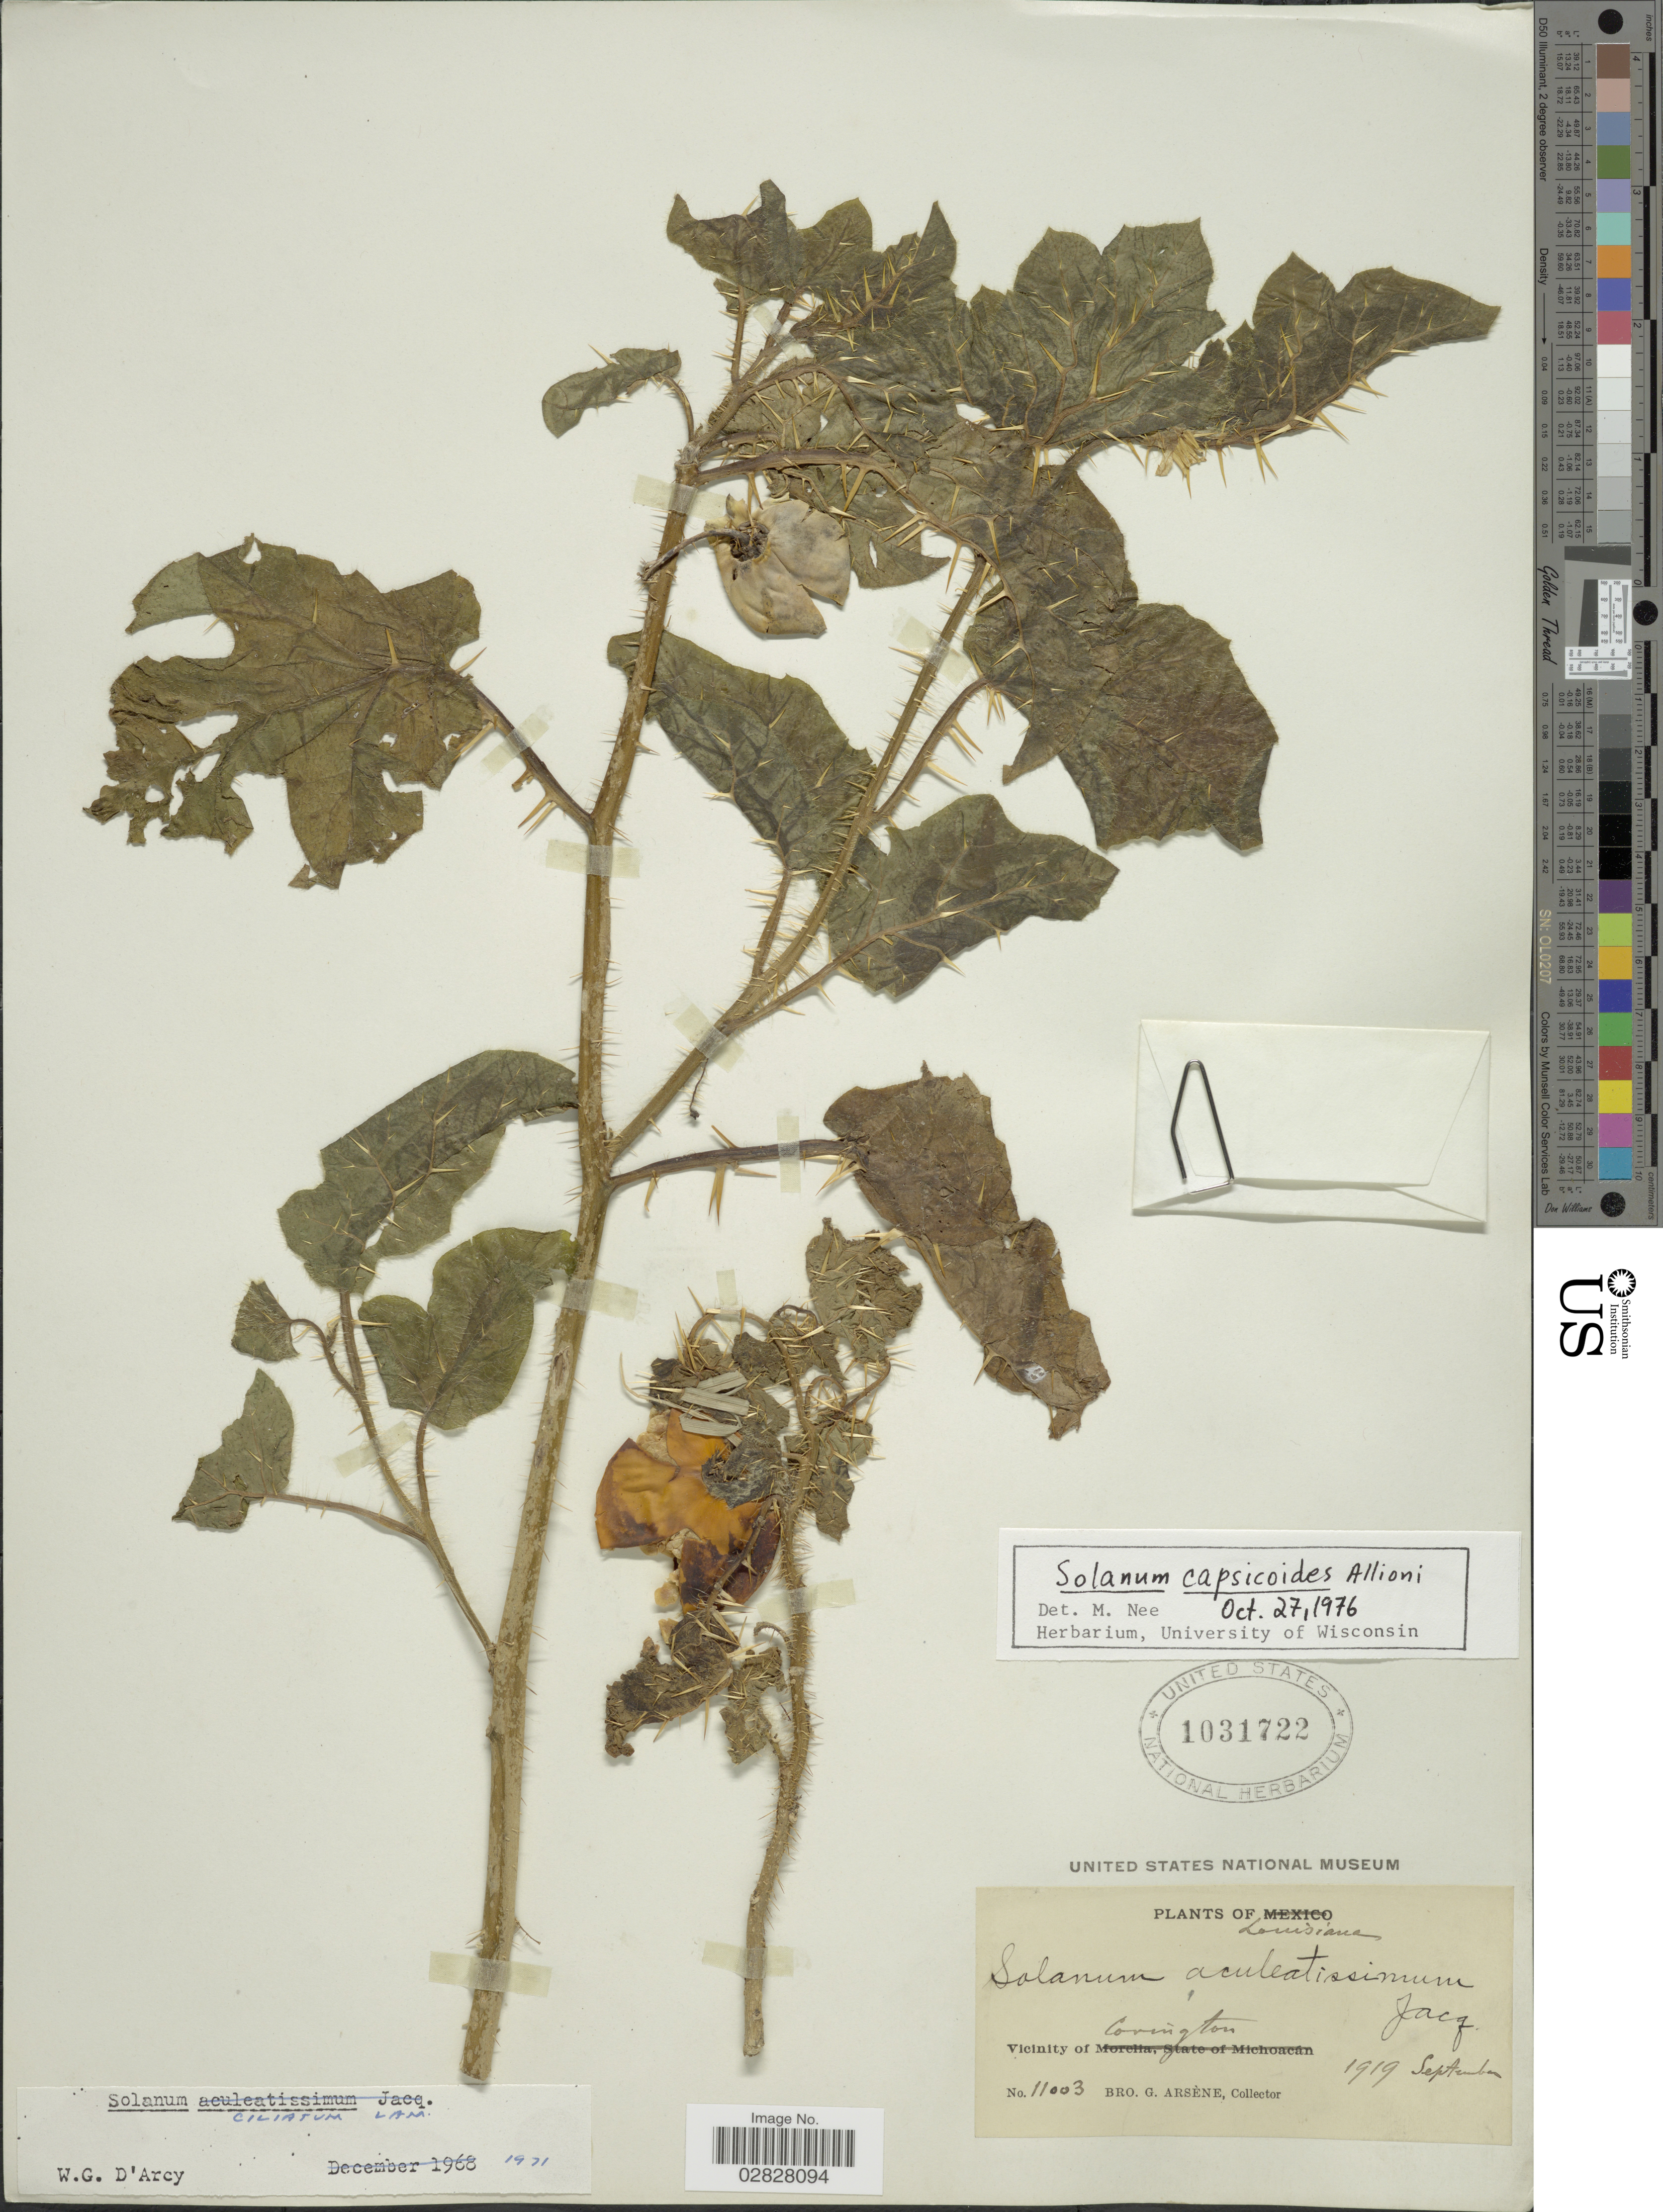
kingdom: Plantae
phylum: Tracheophyta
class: Magnoliopsida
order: Solanales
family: Solanaceae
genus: Solanum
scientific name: Solanum capsicoides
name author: All.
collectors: Bro. G. Arsène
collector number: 11003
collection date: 1919-09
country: United States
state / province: Louisiana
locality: Vicinity of Covington.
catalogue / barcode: US 1031722